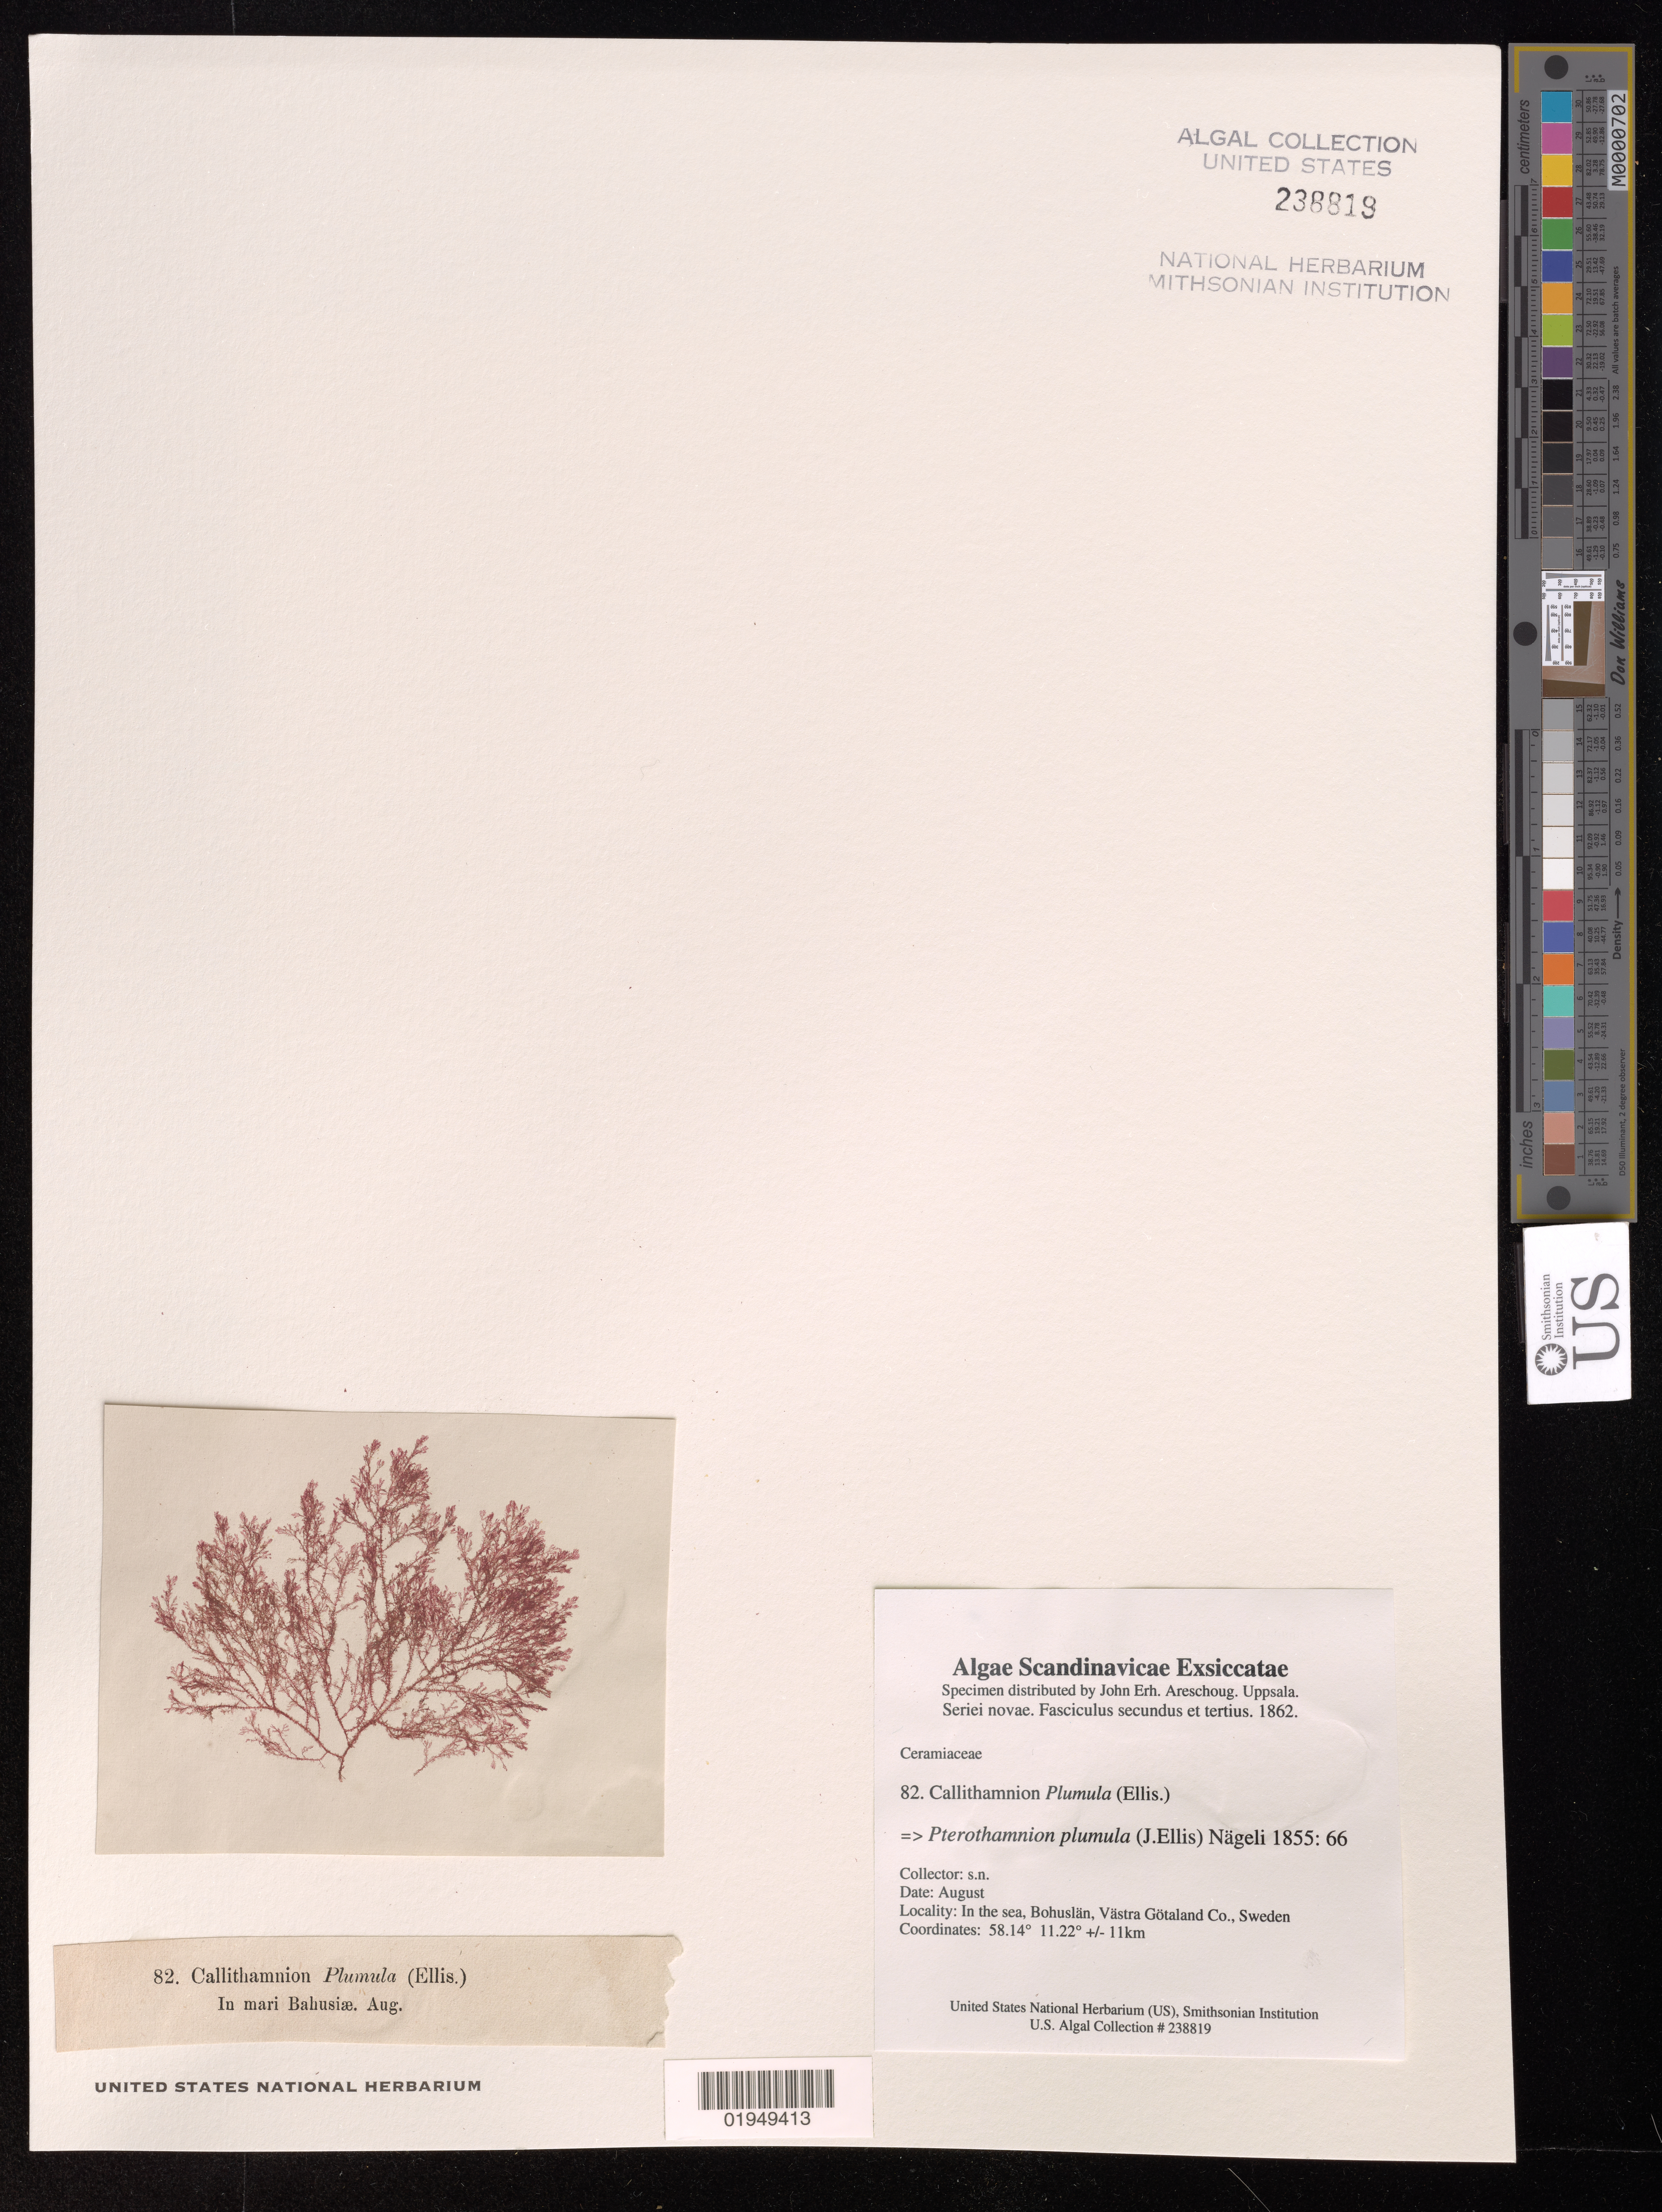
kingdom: Plantae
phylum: Rhodophyta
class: Florideophyceae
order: Ceramiales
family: Ceramiaceae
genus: Pterothamnion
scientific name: Pterothamnion plumula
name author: (J. Ellis) Näg.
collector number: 82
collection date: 1862-08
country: Sweden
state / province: Västra Götaland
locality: In the sea, Bohuslan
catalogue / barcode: US 238819